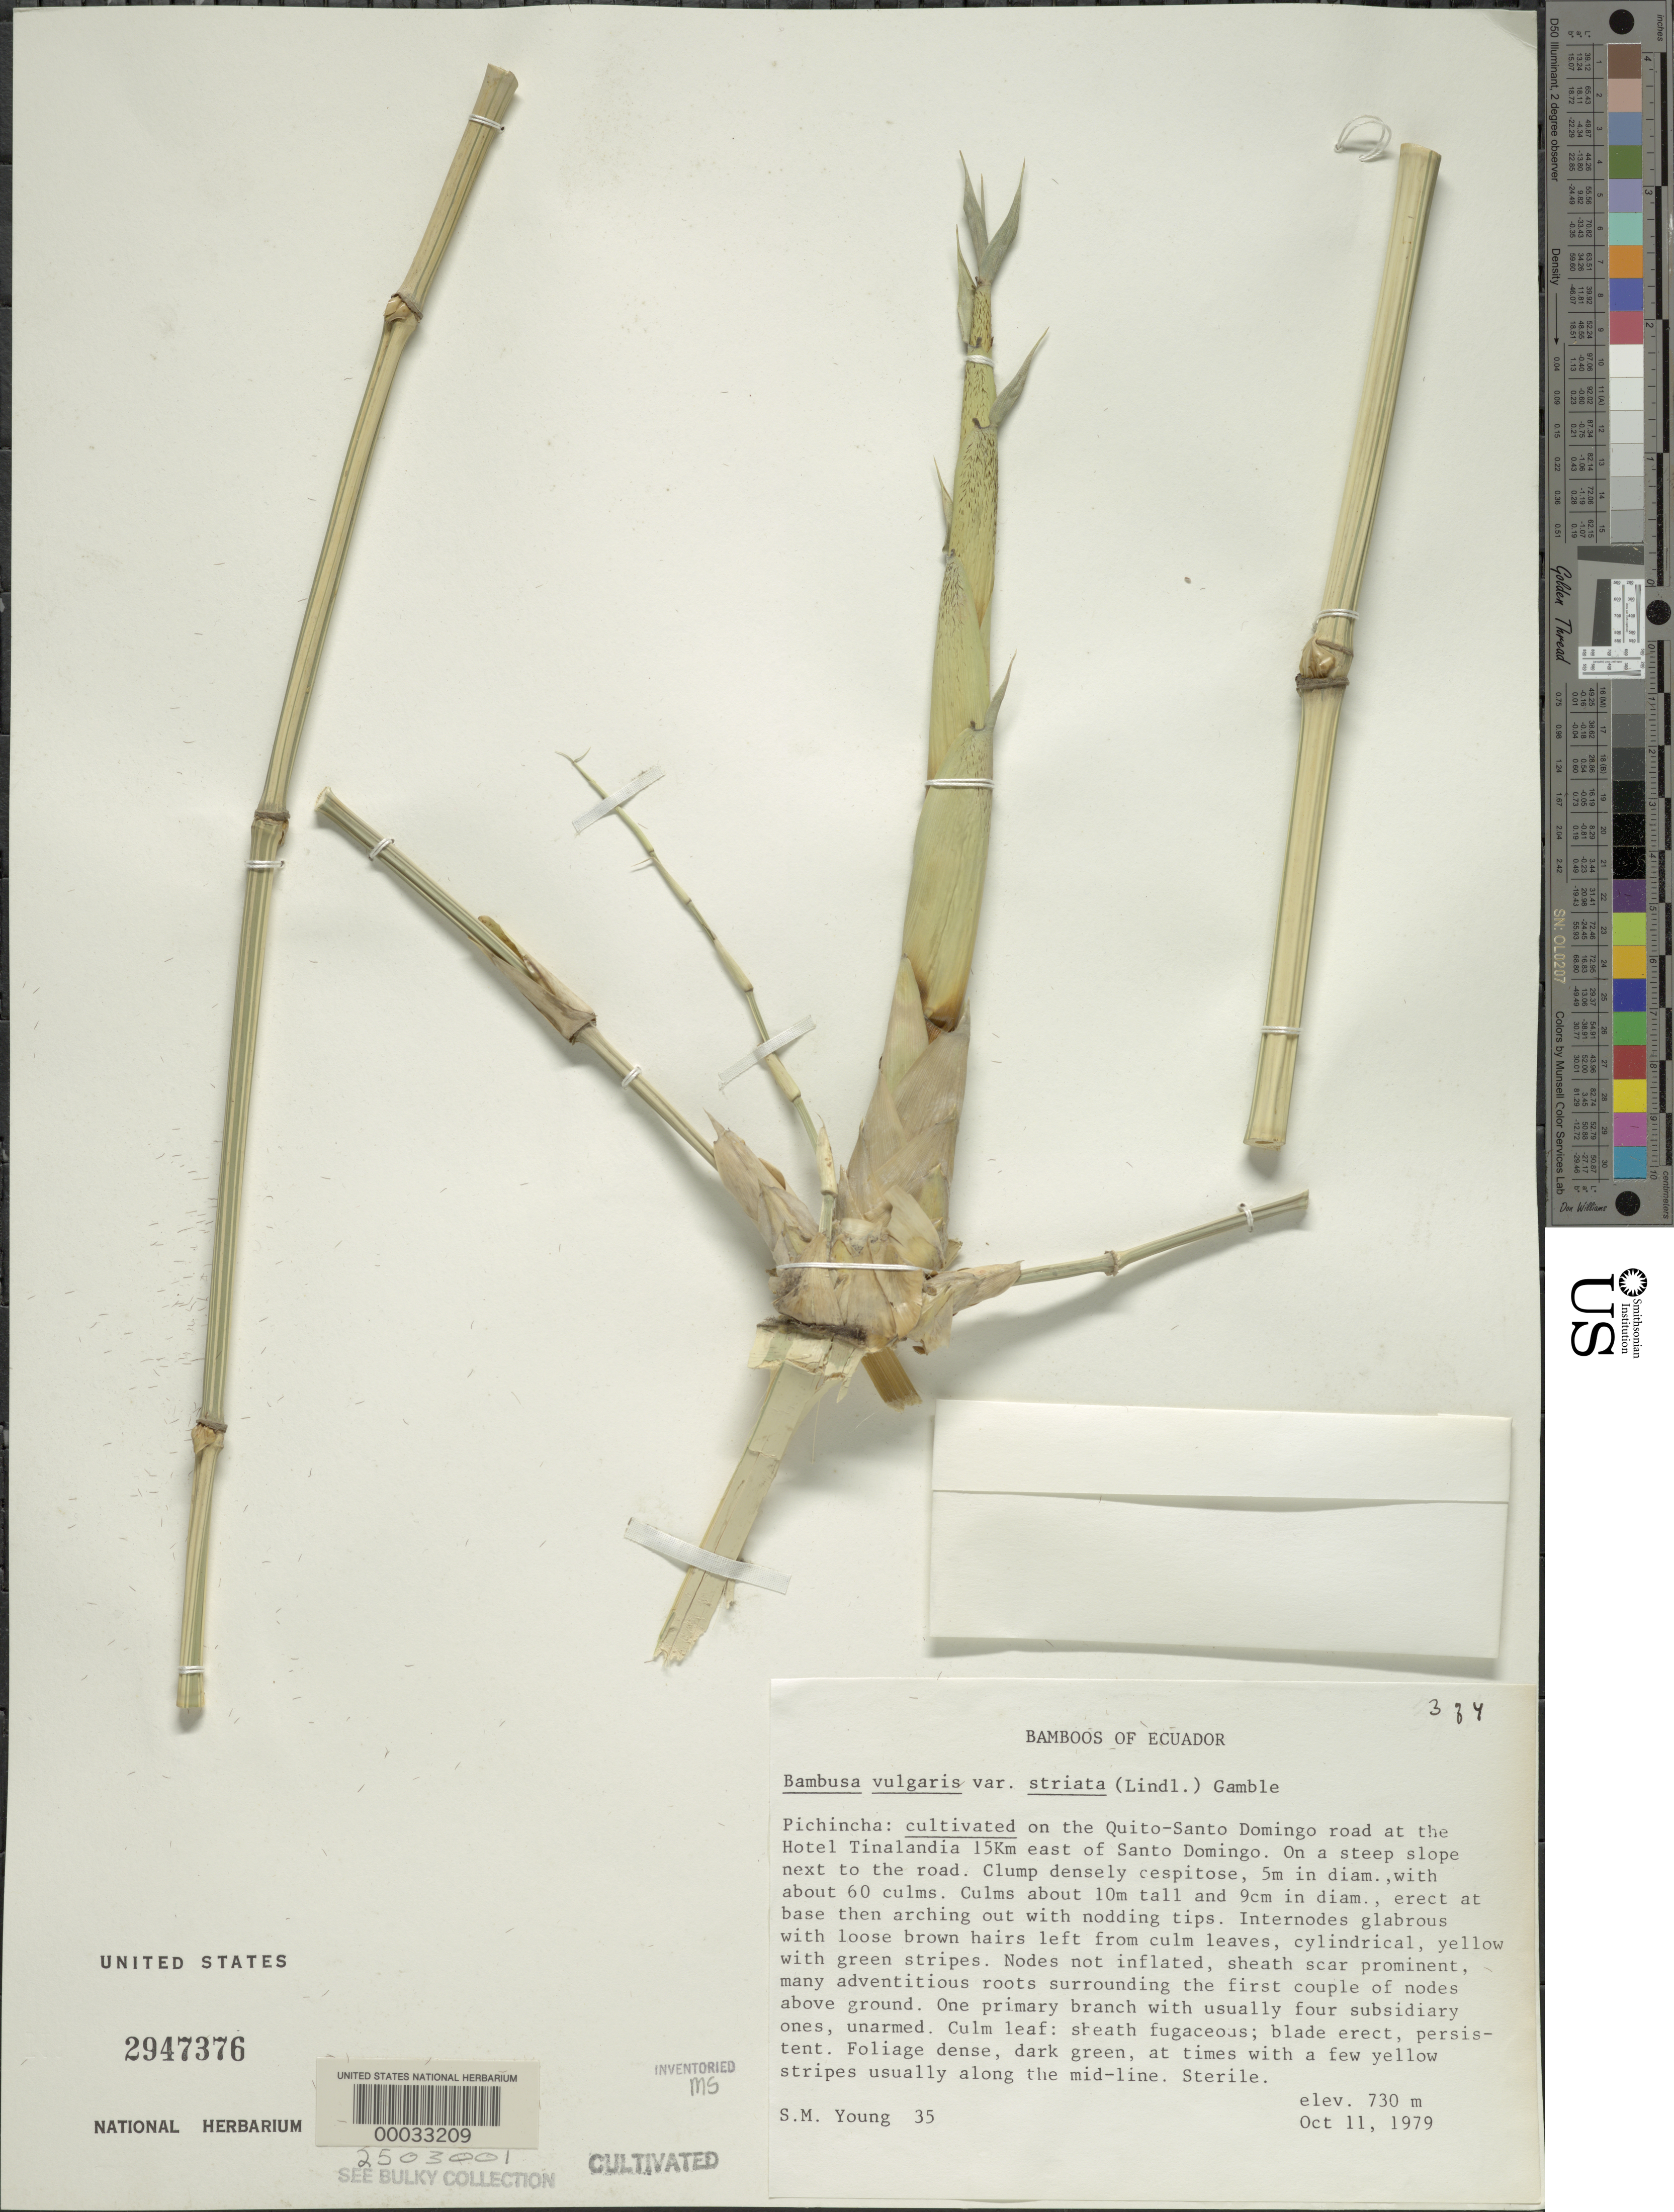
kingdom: Plantae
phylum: Tracheophyta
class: Liliopsida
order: Poales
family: Poaceae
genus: Bambusa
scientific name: Bambusa vulgaris var. striata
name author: (Lodd. ex Lindl.) Gamble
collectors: S. Young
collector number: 35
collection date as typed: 11 Oct 1979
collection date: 1979-10-11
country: Ecuador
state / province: Pichincha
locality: Quito, Santo Domingo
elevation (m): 730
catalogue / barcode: US 2947376